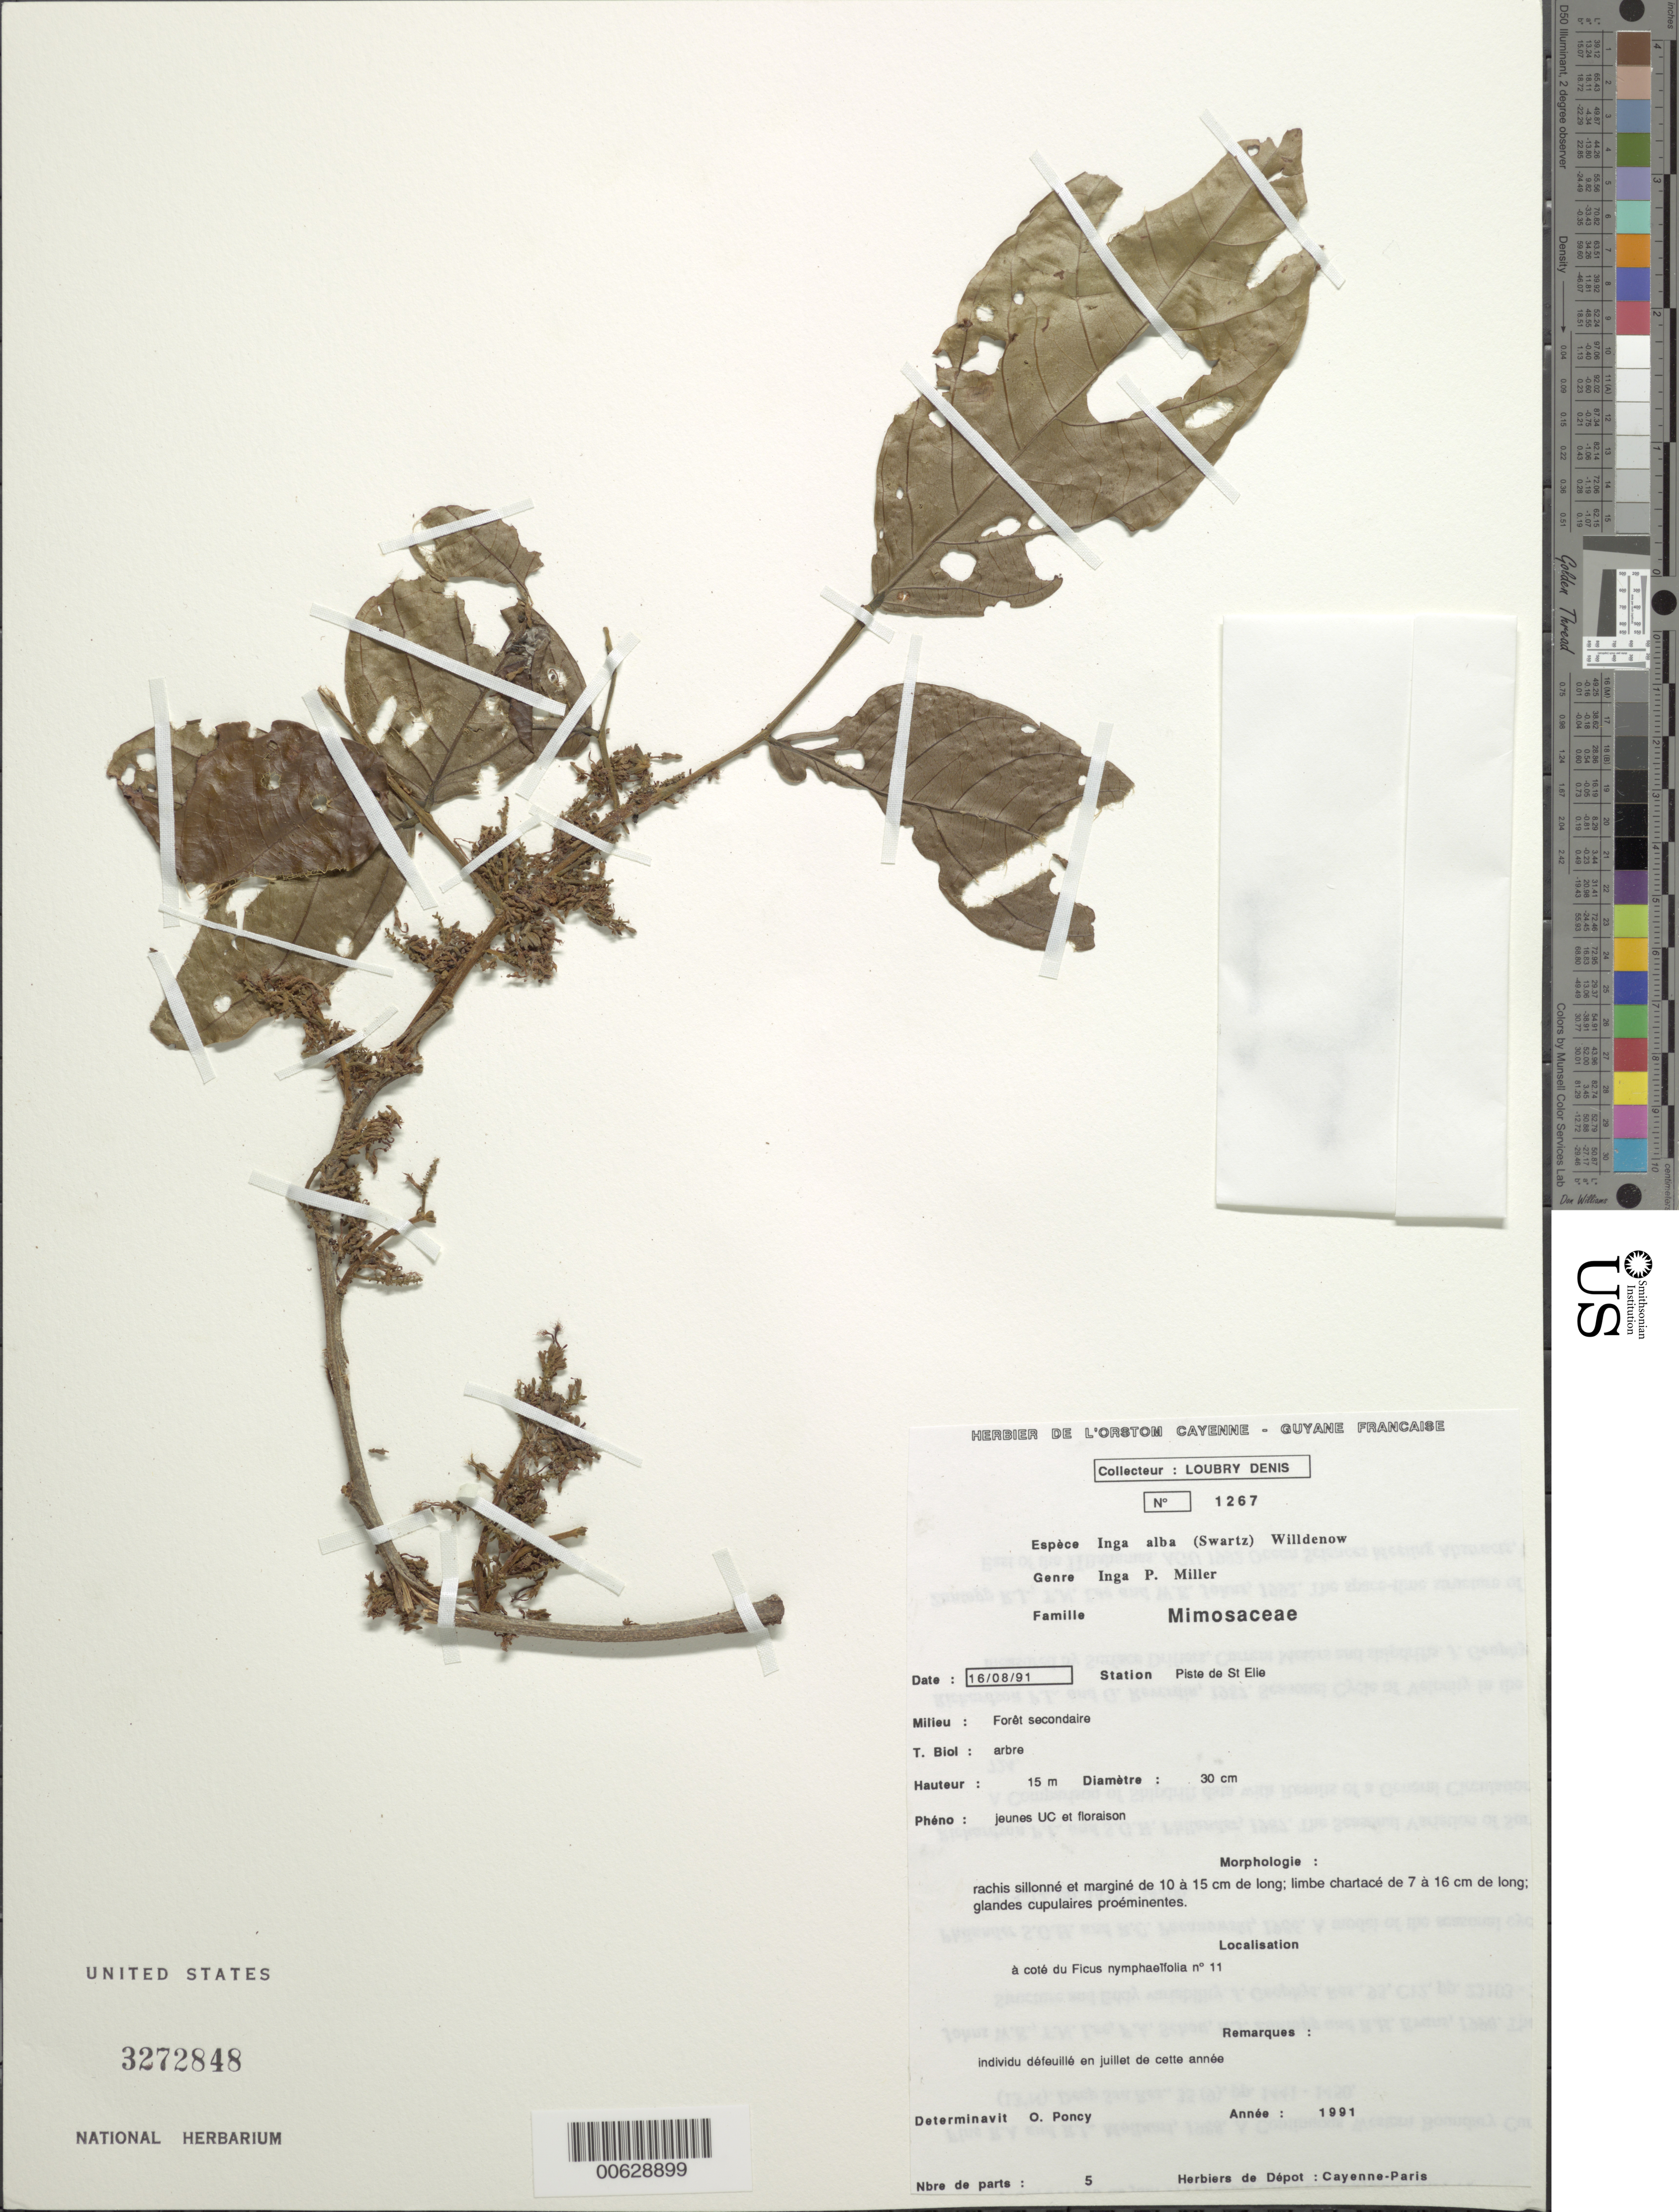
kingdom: Plantae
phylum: Tracheophyta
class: Magnoliopsida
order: Fabales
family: Fabaceae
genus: Inga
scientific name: Inga alba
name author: (Sw.) Willd.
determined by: Poncy, O.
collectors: D. Loubry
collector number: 1267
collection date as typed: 16-Aug-91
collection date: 1991-08-16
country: French Guiana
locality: Piste de Saint-Élie; a cote du Ficus mympaheifolia no. 11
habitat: Foret secondaire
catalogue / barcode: US 3272848